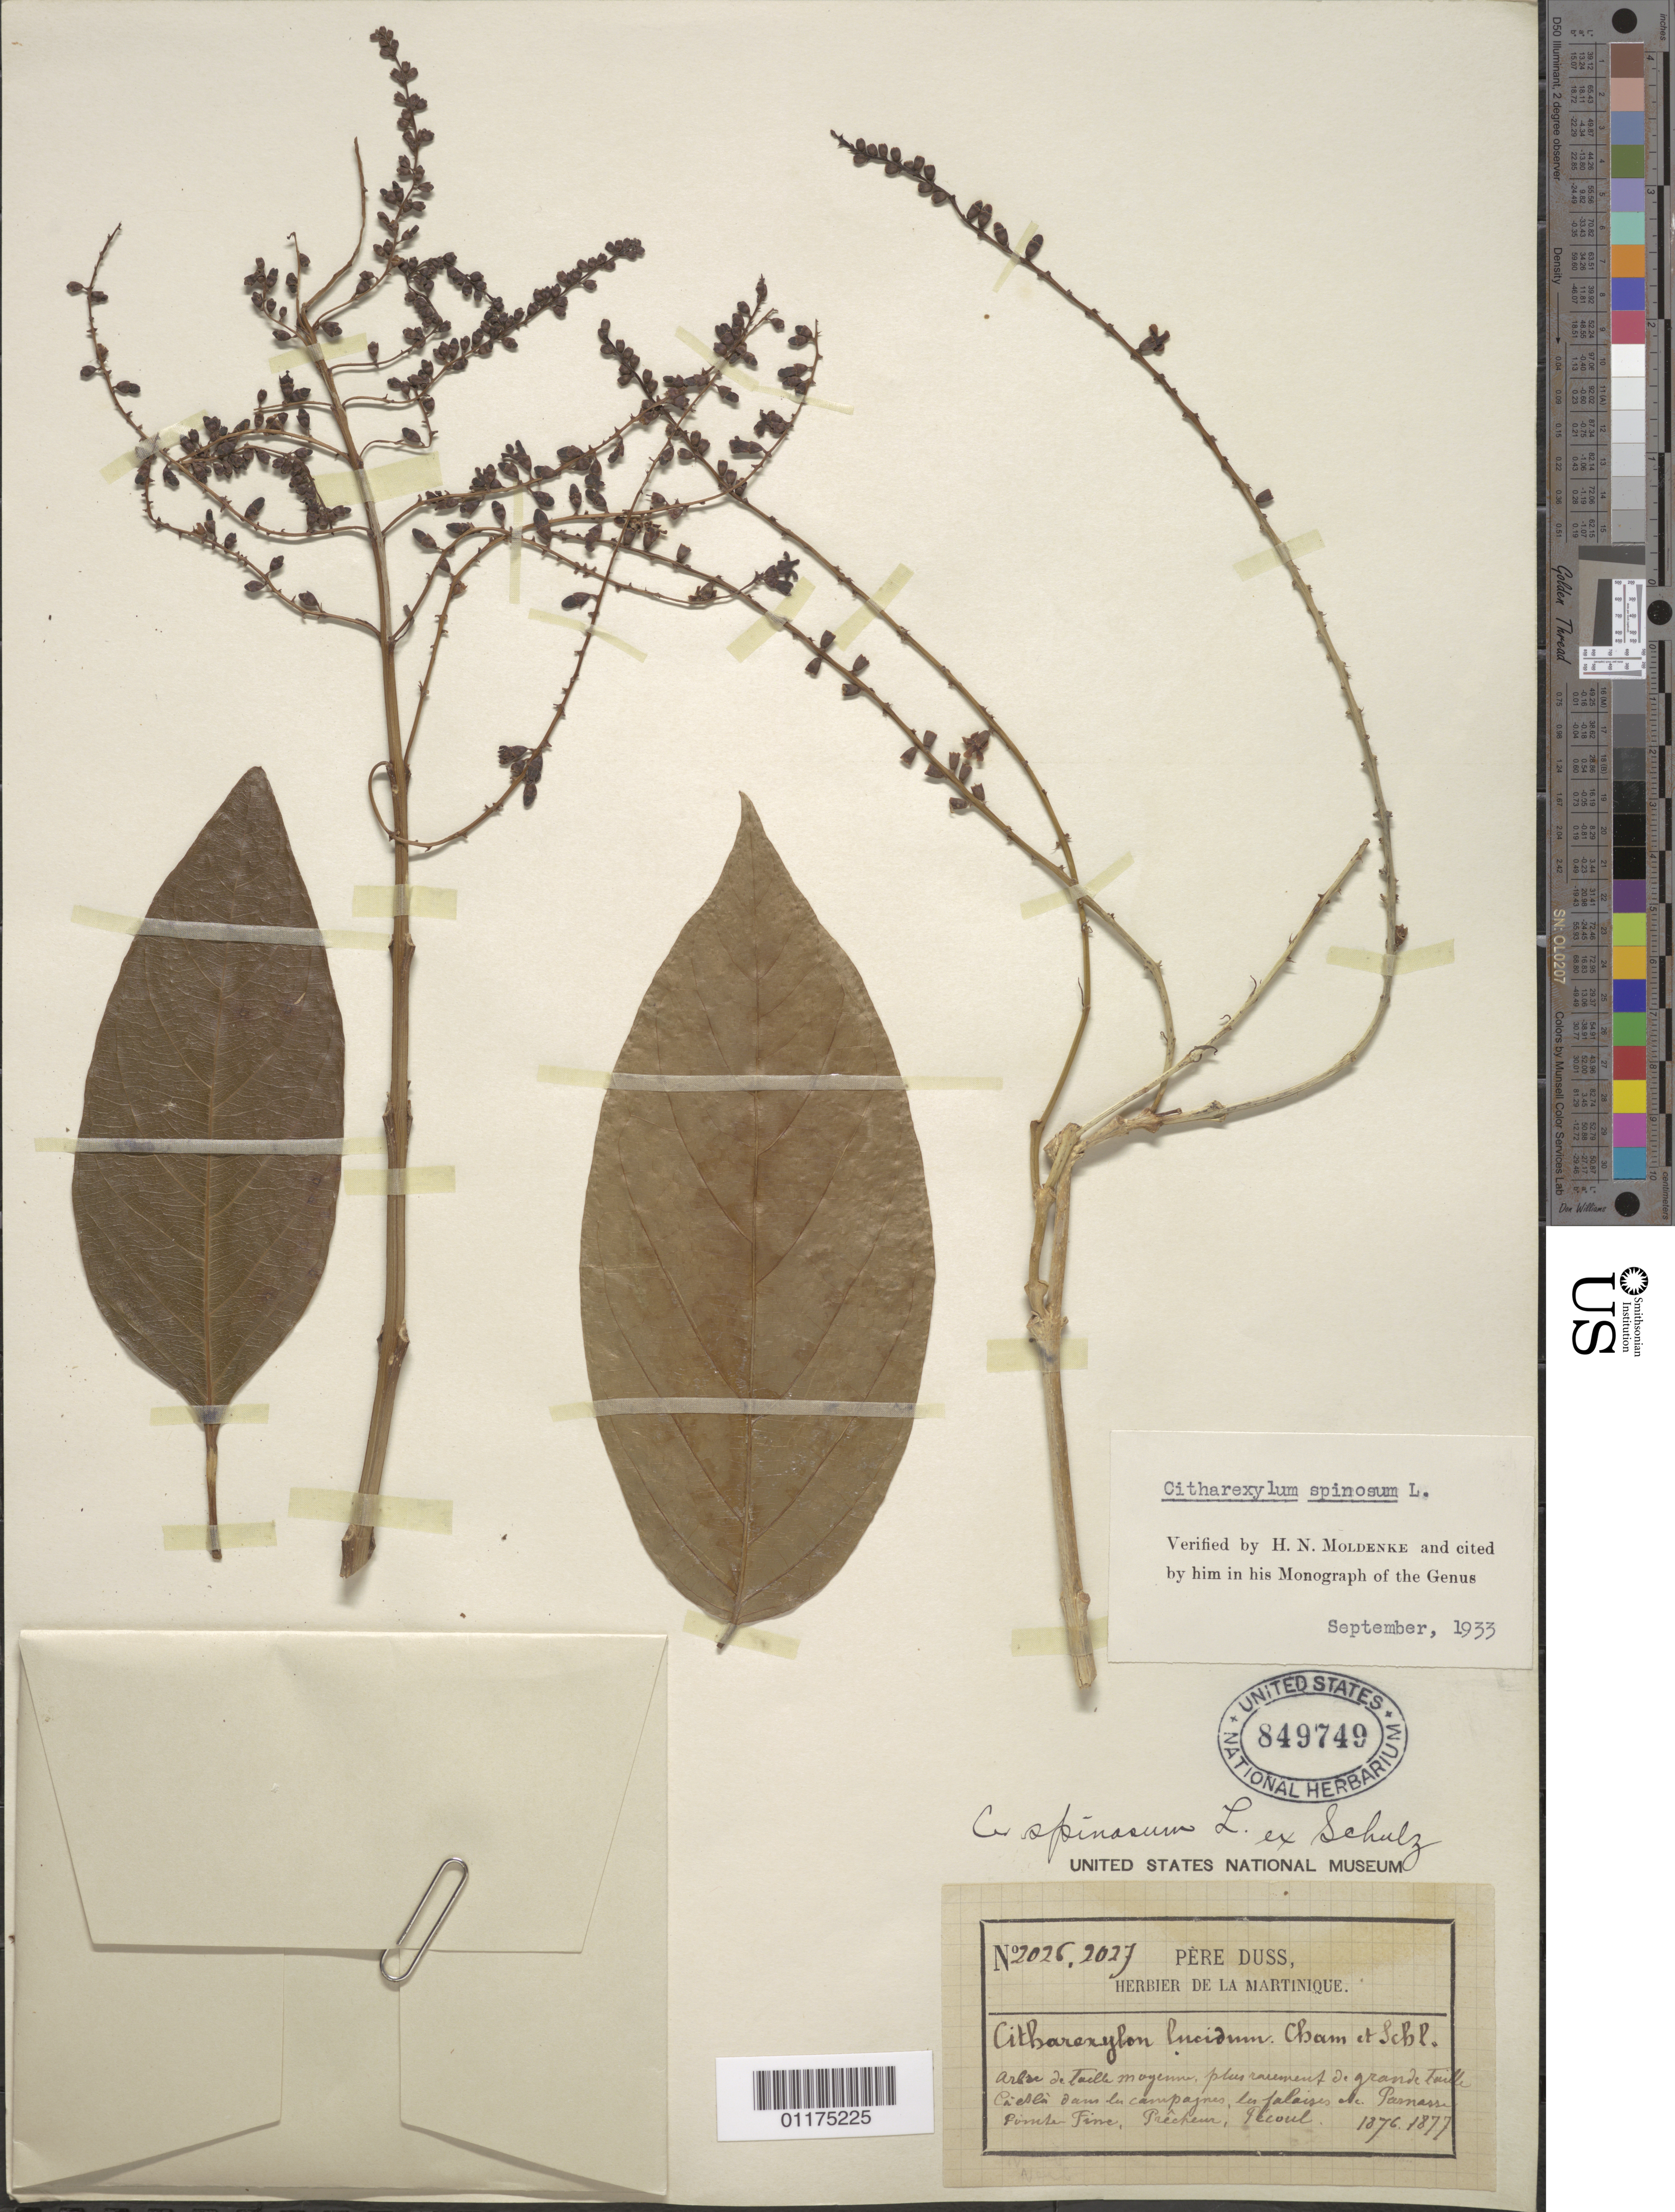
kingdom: Plantae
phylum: Tracheophyta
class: Magnoliopsida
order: Lamiales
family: Verbenaceae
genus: Citharexylum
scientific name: Citharexylum spinosum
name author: L.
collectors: Père Duss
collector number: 2026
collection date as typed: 1876 to 1877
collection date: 1876/1877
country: Martinique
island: Martinique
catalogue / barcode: US 849749